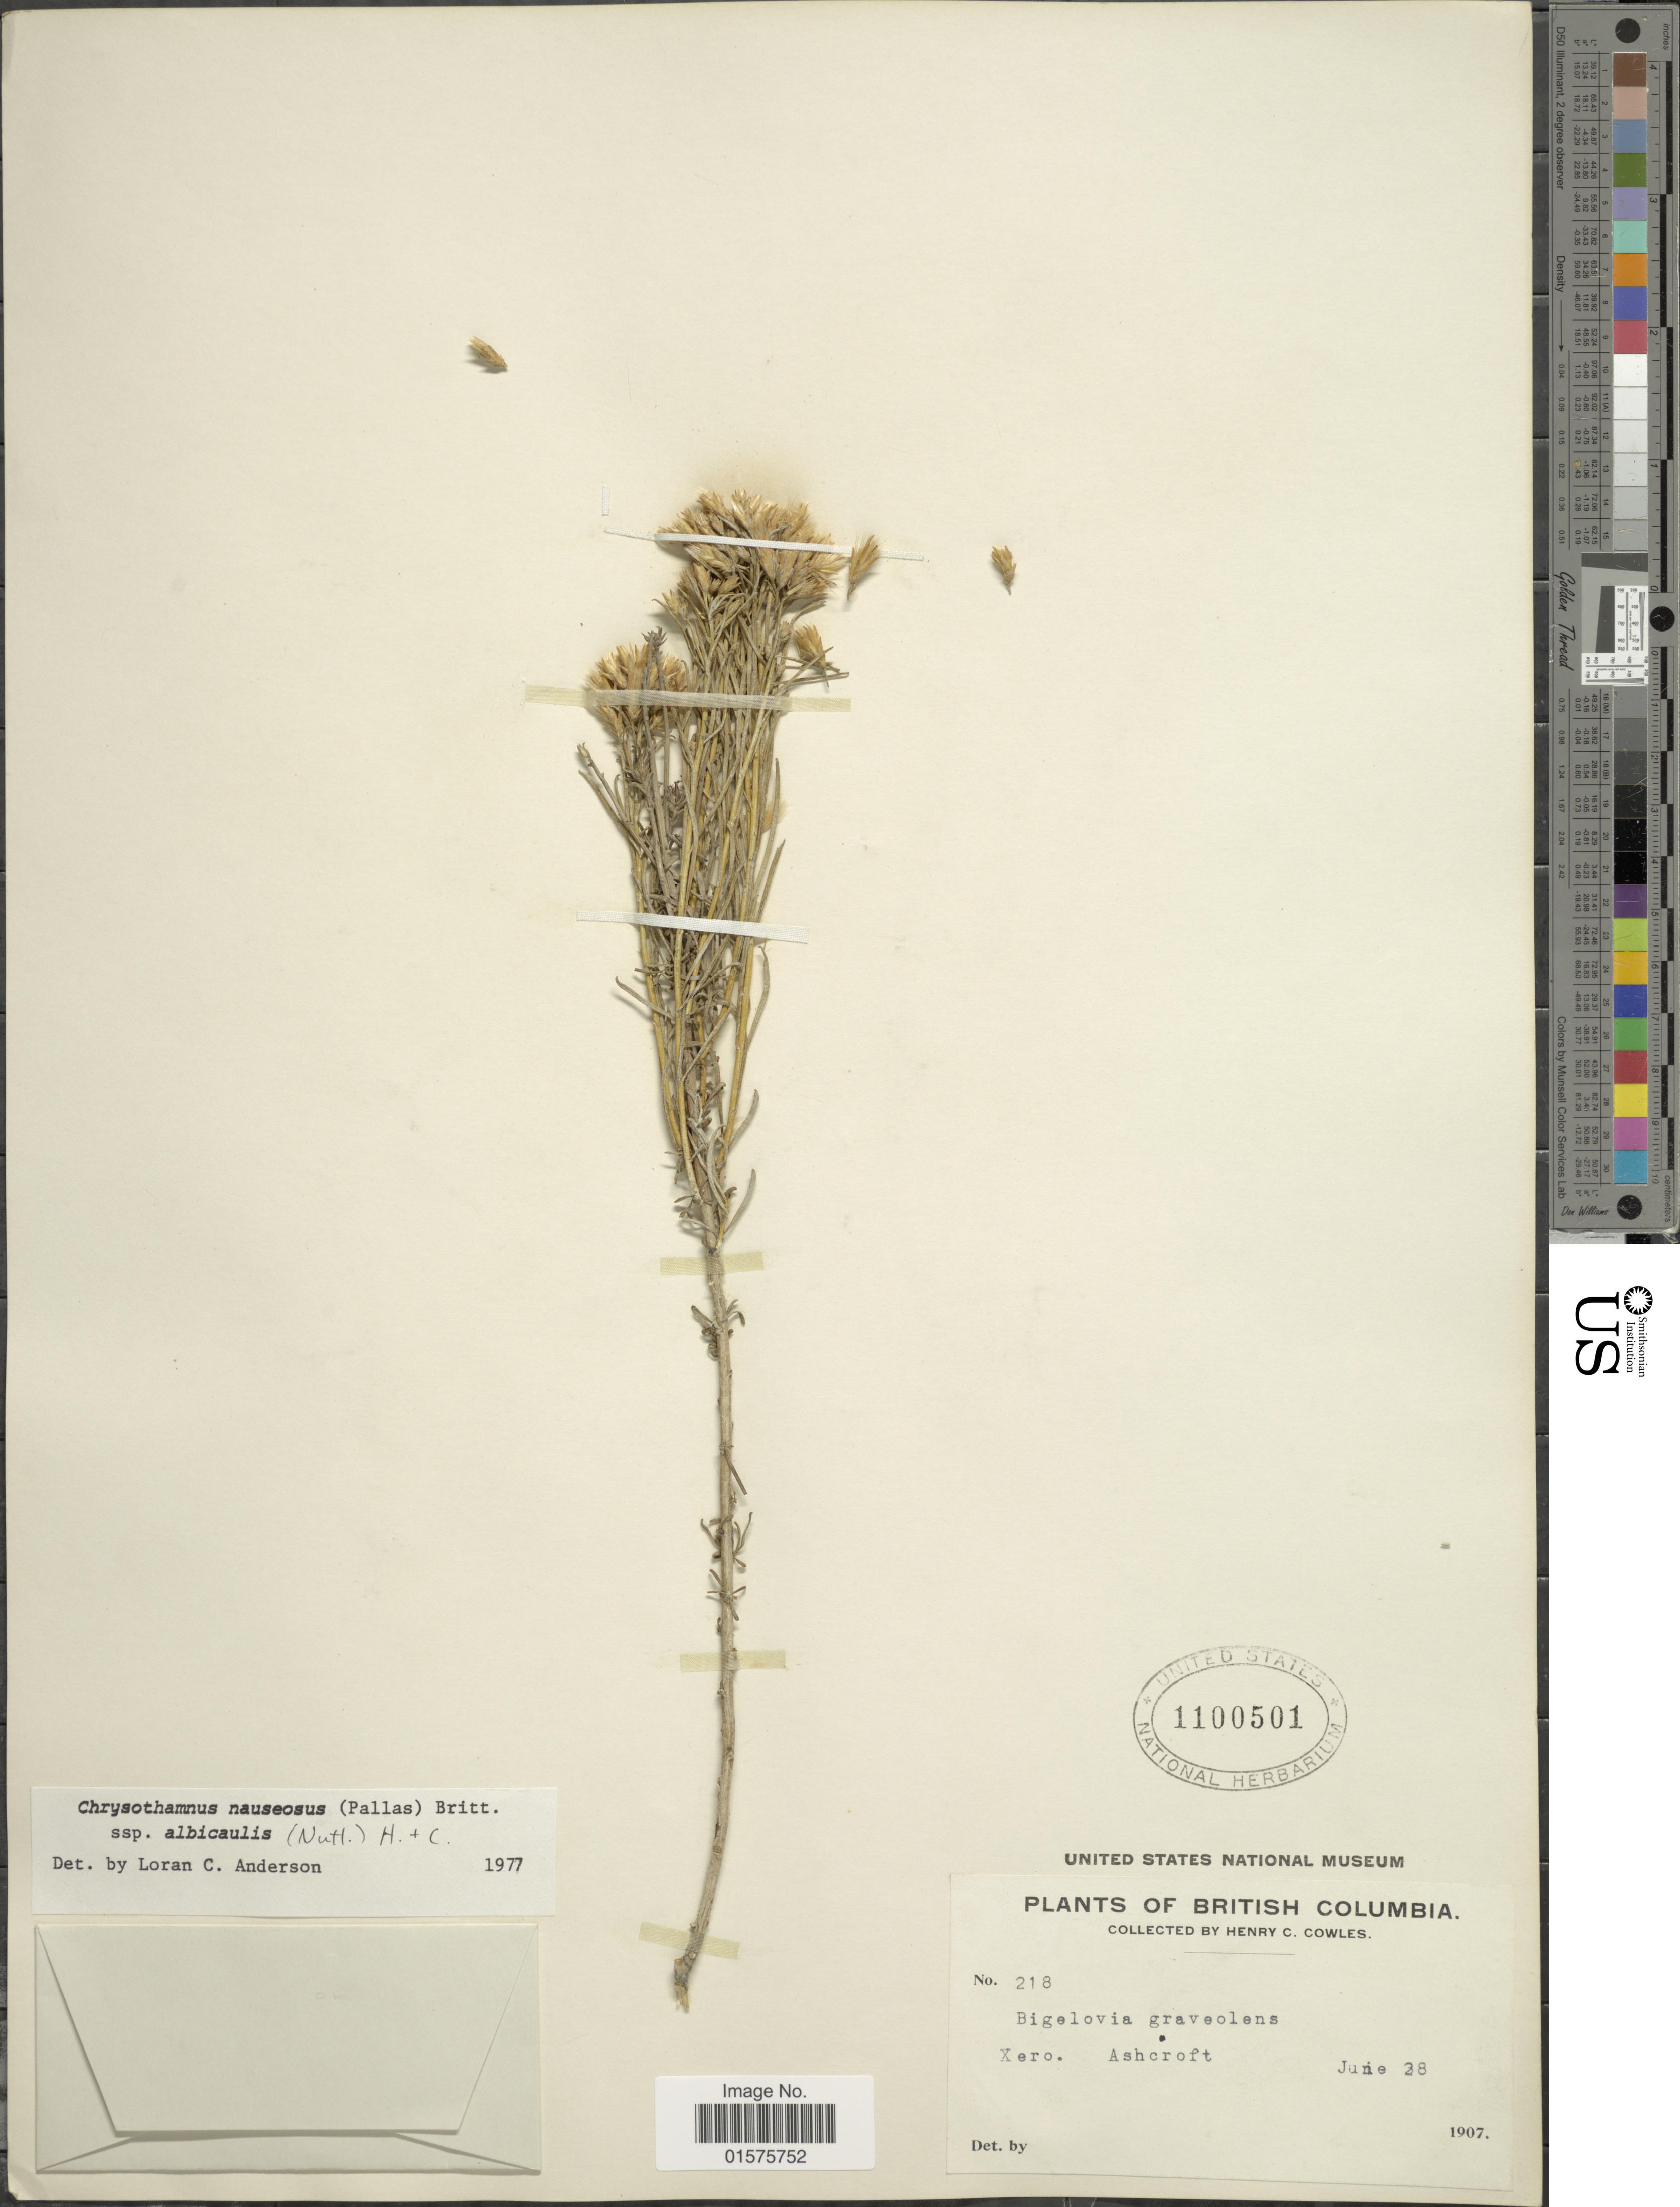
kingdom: Plantae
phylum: Tracheophyta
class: Magnoliopsida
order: Asterales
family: Asteraceae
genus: Ericameria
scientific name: Ericameria nauseosa var. speciosa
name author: (Nutt.) G.L. Nesom & G.I. Baird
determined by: Urbatsch, Lowell E., Curator (LSU), Louisiana State University (UNITED STATES)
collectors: H. Cowles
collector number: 218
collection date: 1907-06-28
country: Canada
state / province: British Columbia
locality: Xero. Ashcroft [unsure placement]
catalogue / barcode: US 1100501